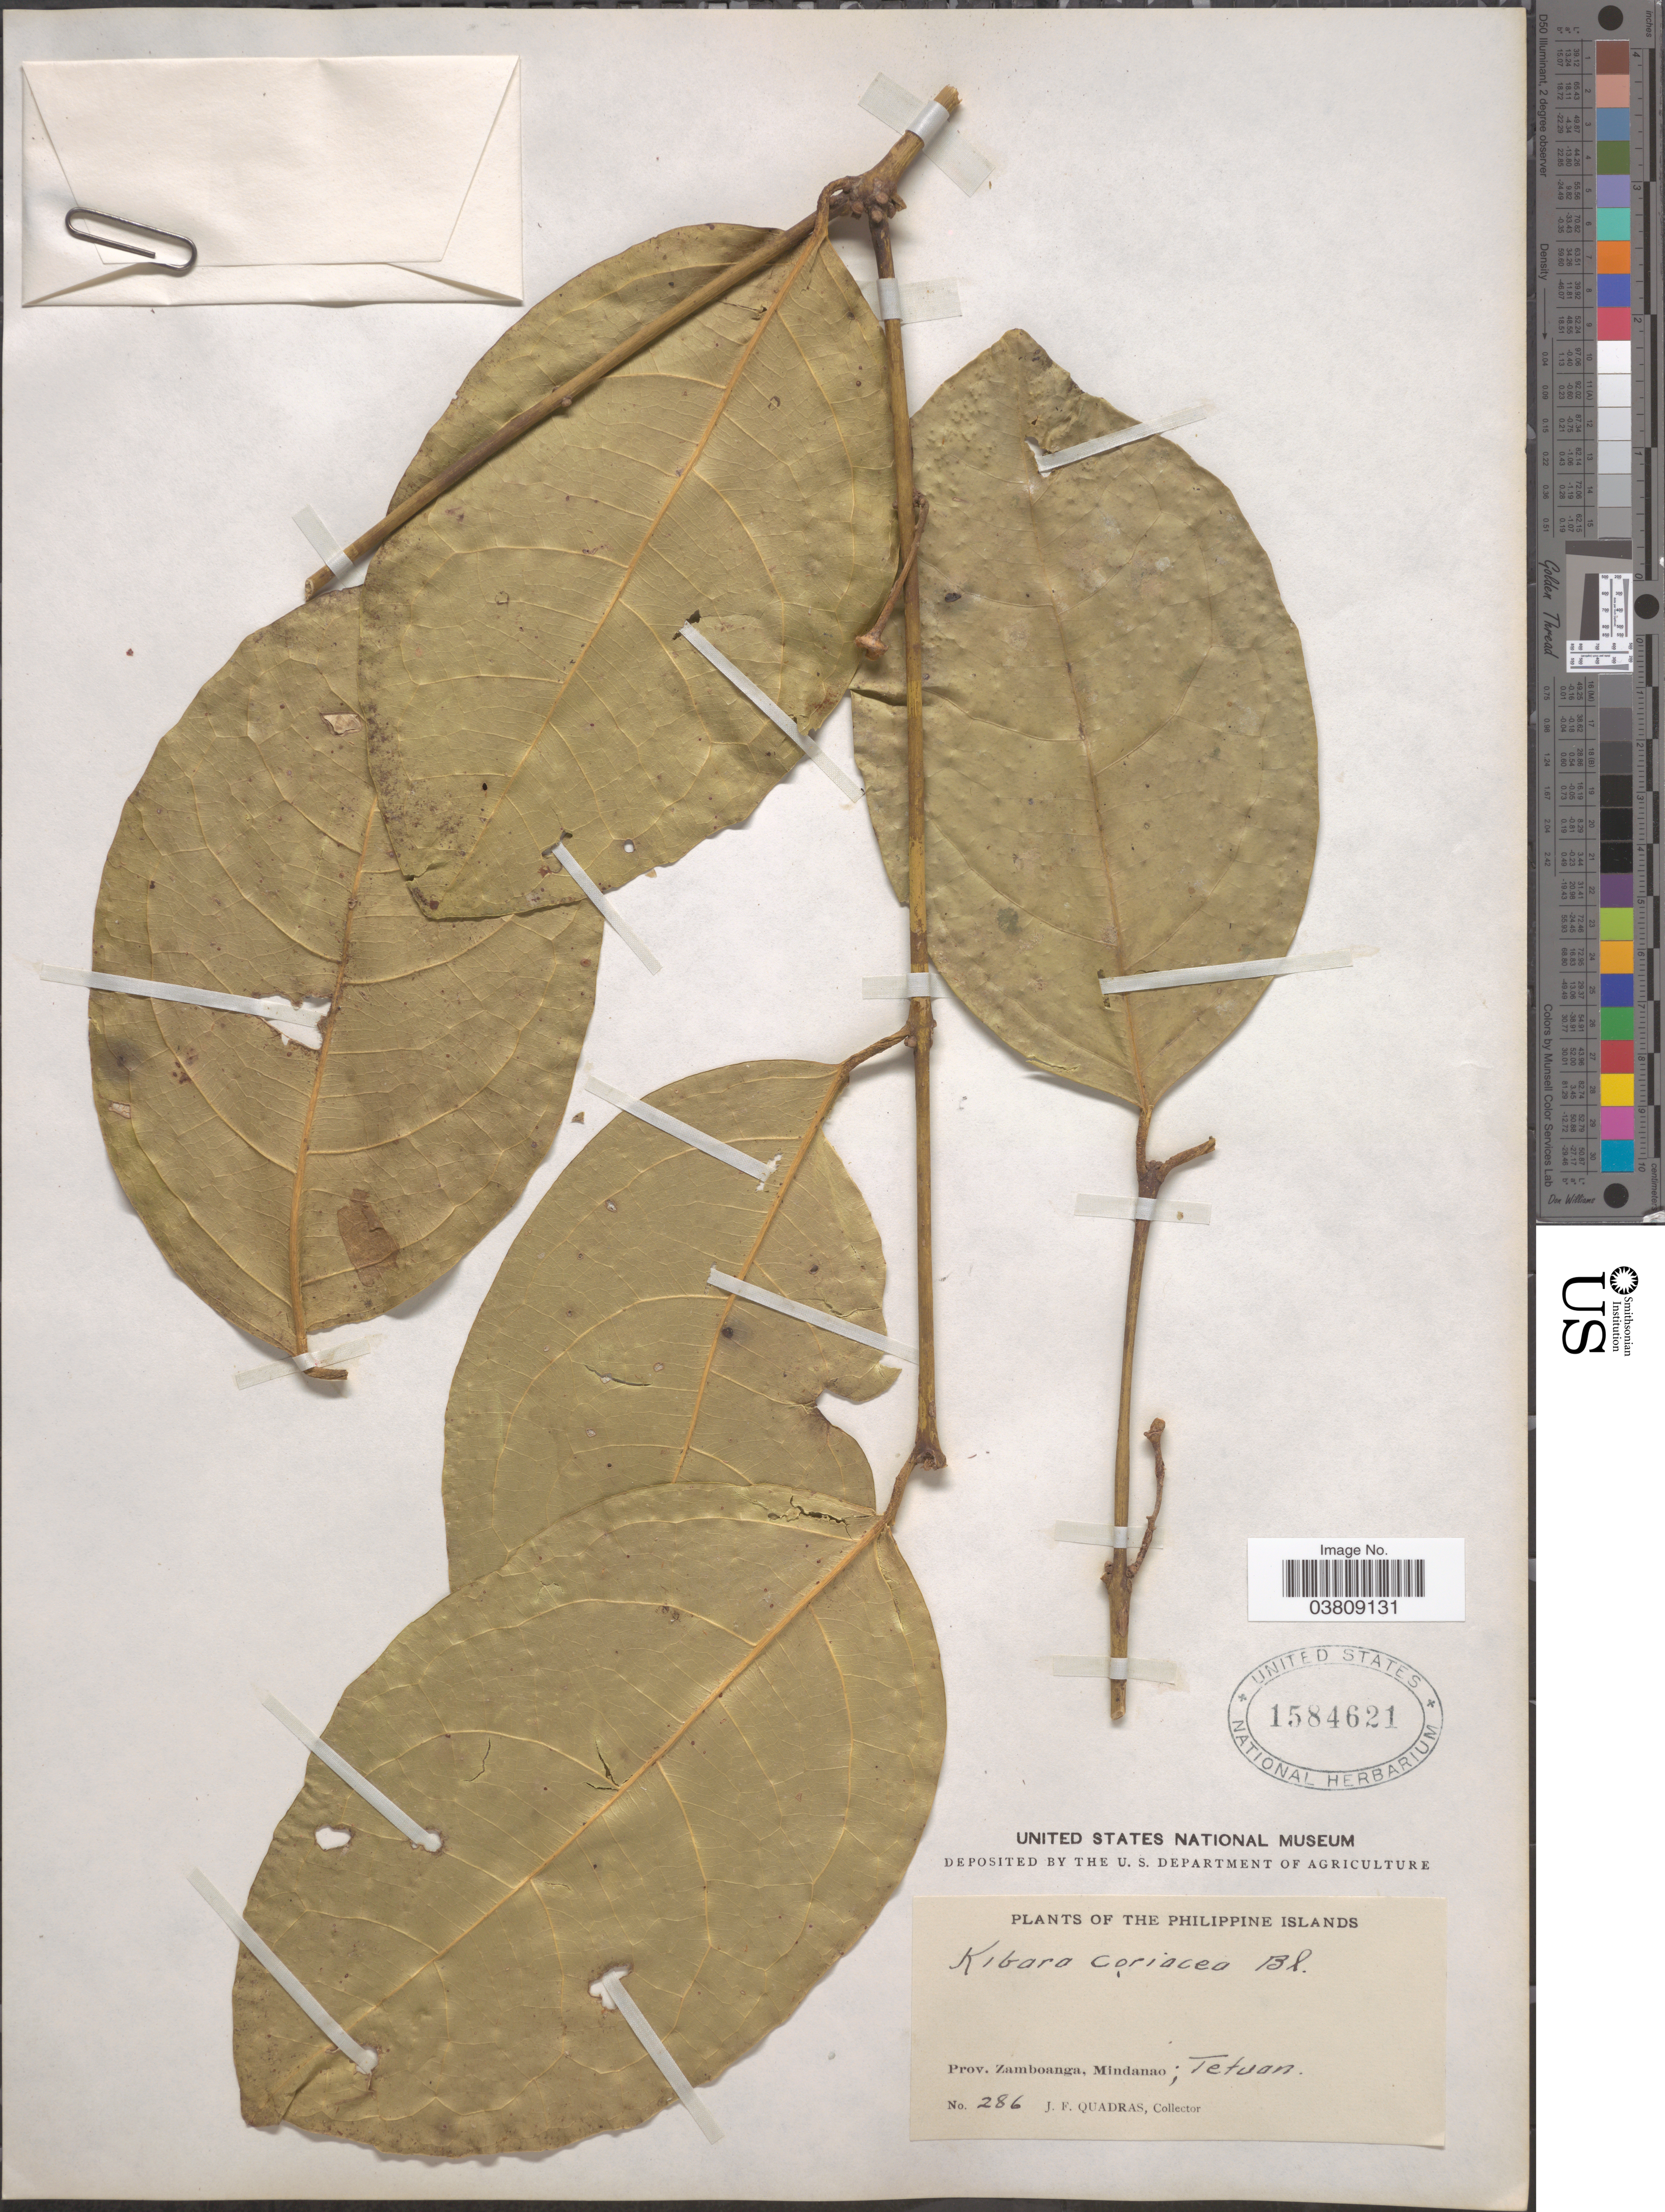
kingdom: Plantae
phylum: Tracheophyta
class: Magnoliopsida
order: Laurales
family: Monimiaceae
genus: Kibara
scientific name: Kibara coriacea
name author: (Blume) Hook. f. & Thomson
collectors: J. Quadras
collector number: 286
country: Philippines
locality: Philippine Islands. Prov. Zamboanga, Mindanao; Tetuan.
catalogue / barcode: US 1584621